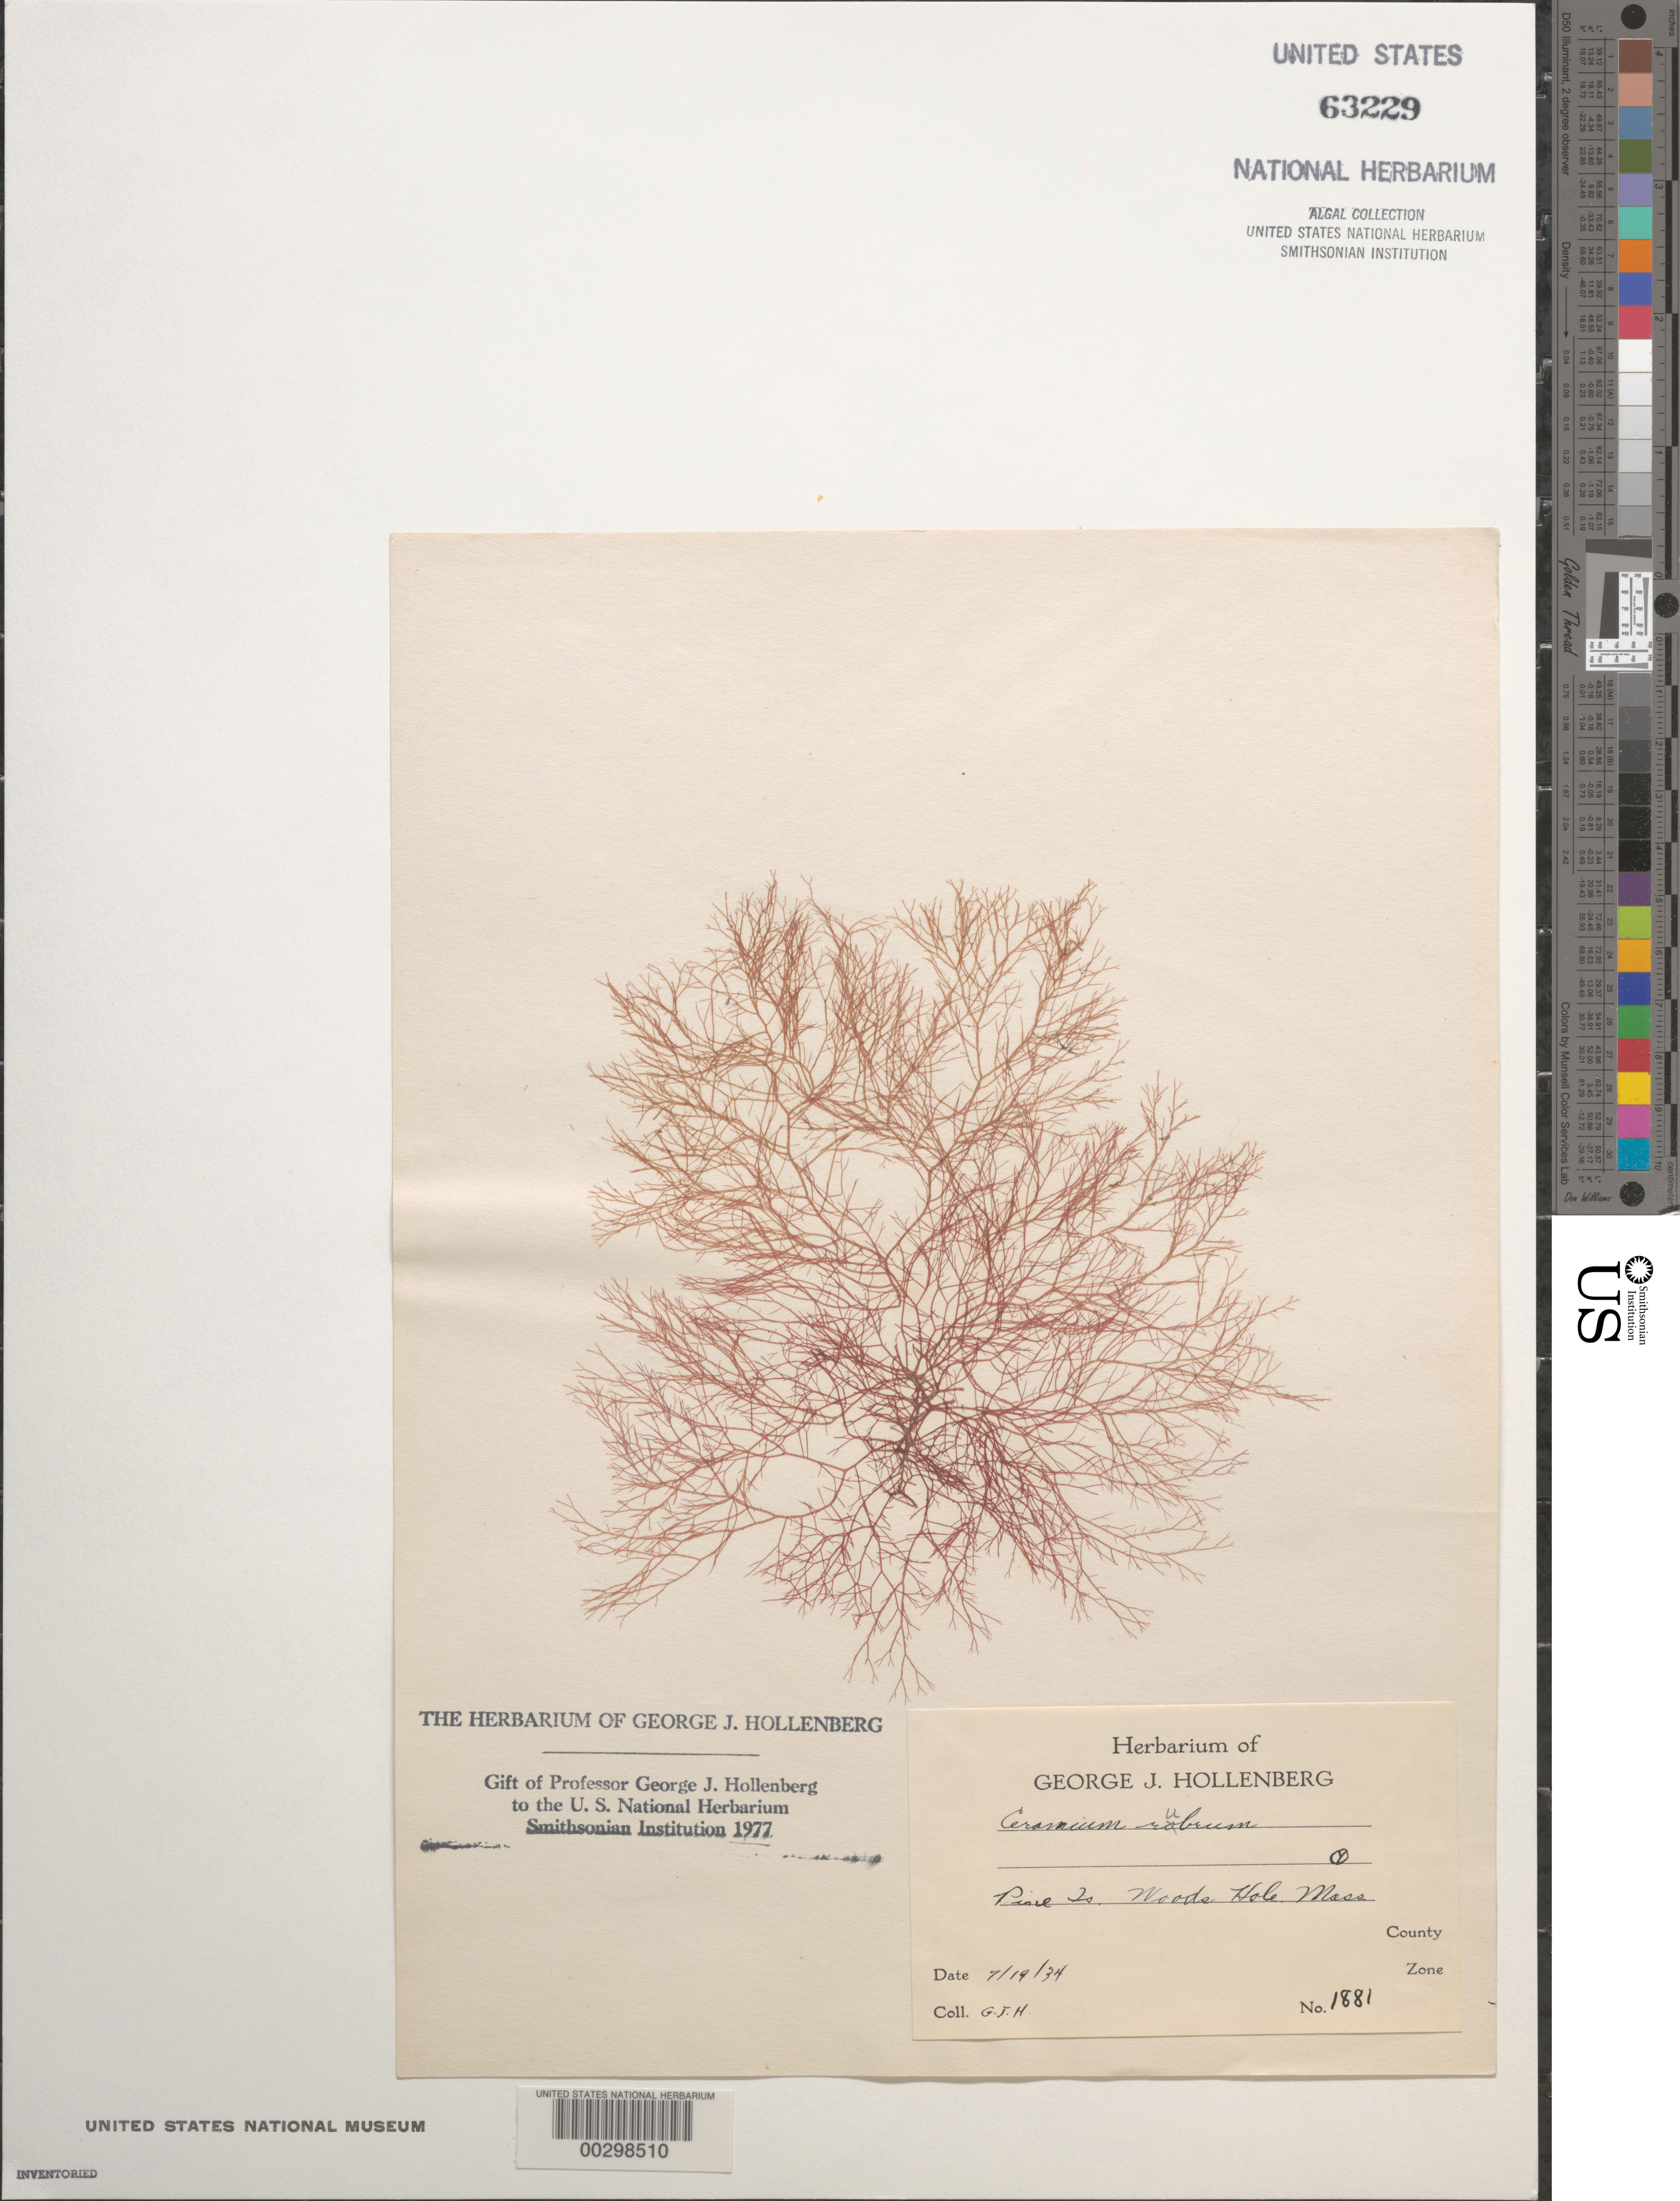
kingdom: Plantae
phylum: Rhodophyta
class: Florideophyceae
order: Ceramiales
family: Ceramiaceae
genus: Ceramium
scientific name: Ceramium rubrum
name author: C. Agardh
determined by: Hollenberg, George J.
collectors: G. Hollenberg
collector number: GJH 1881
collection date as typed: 19 Jul 1934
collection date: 1934-07-19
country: United States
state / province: Massachusetts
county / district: Dukes County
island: Pine Island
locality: Near Woods Hole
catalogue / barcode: US 63229